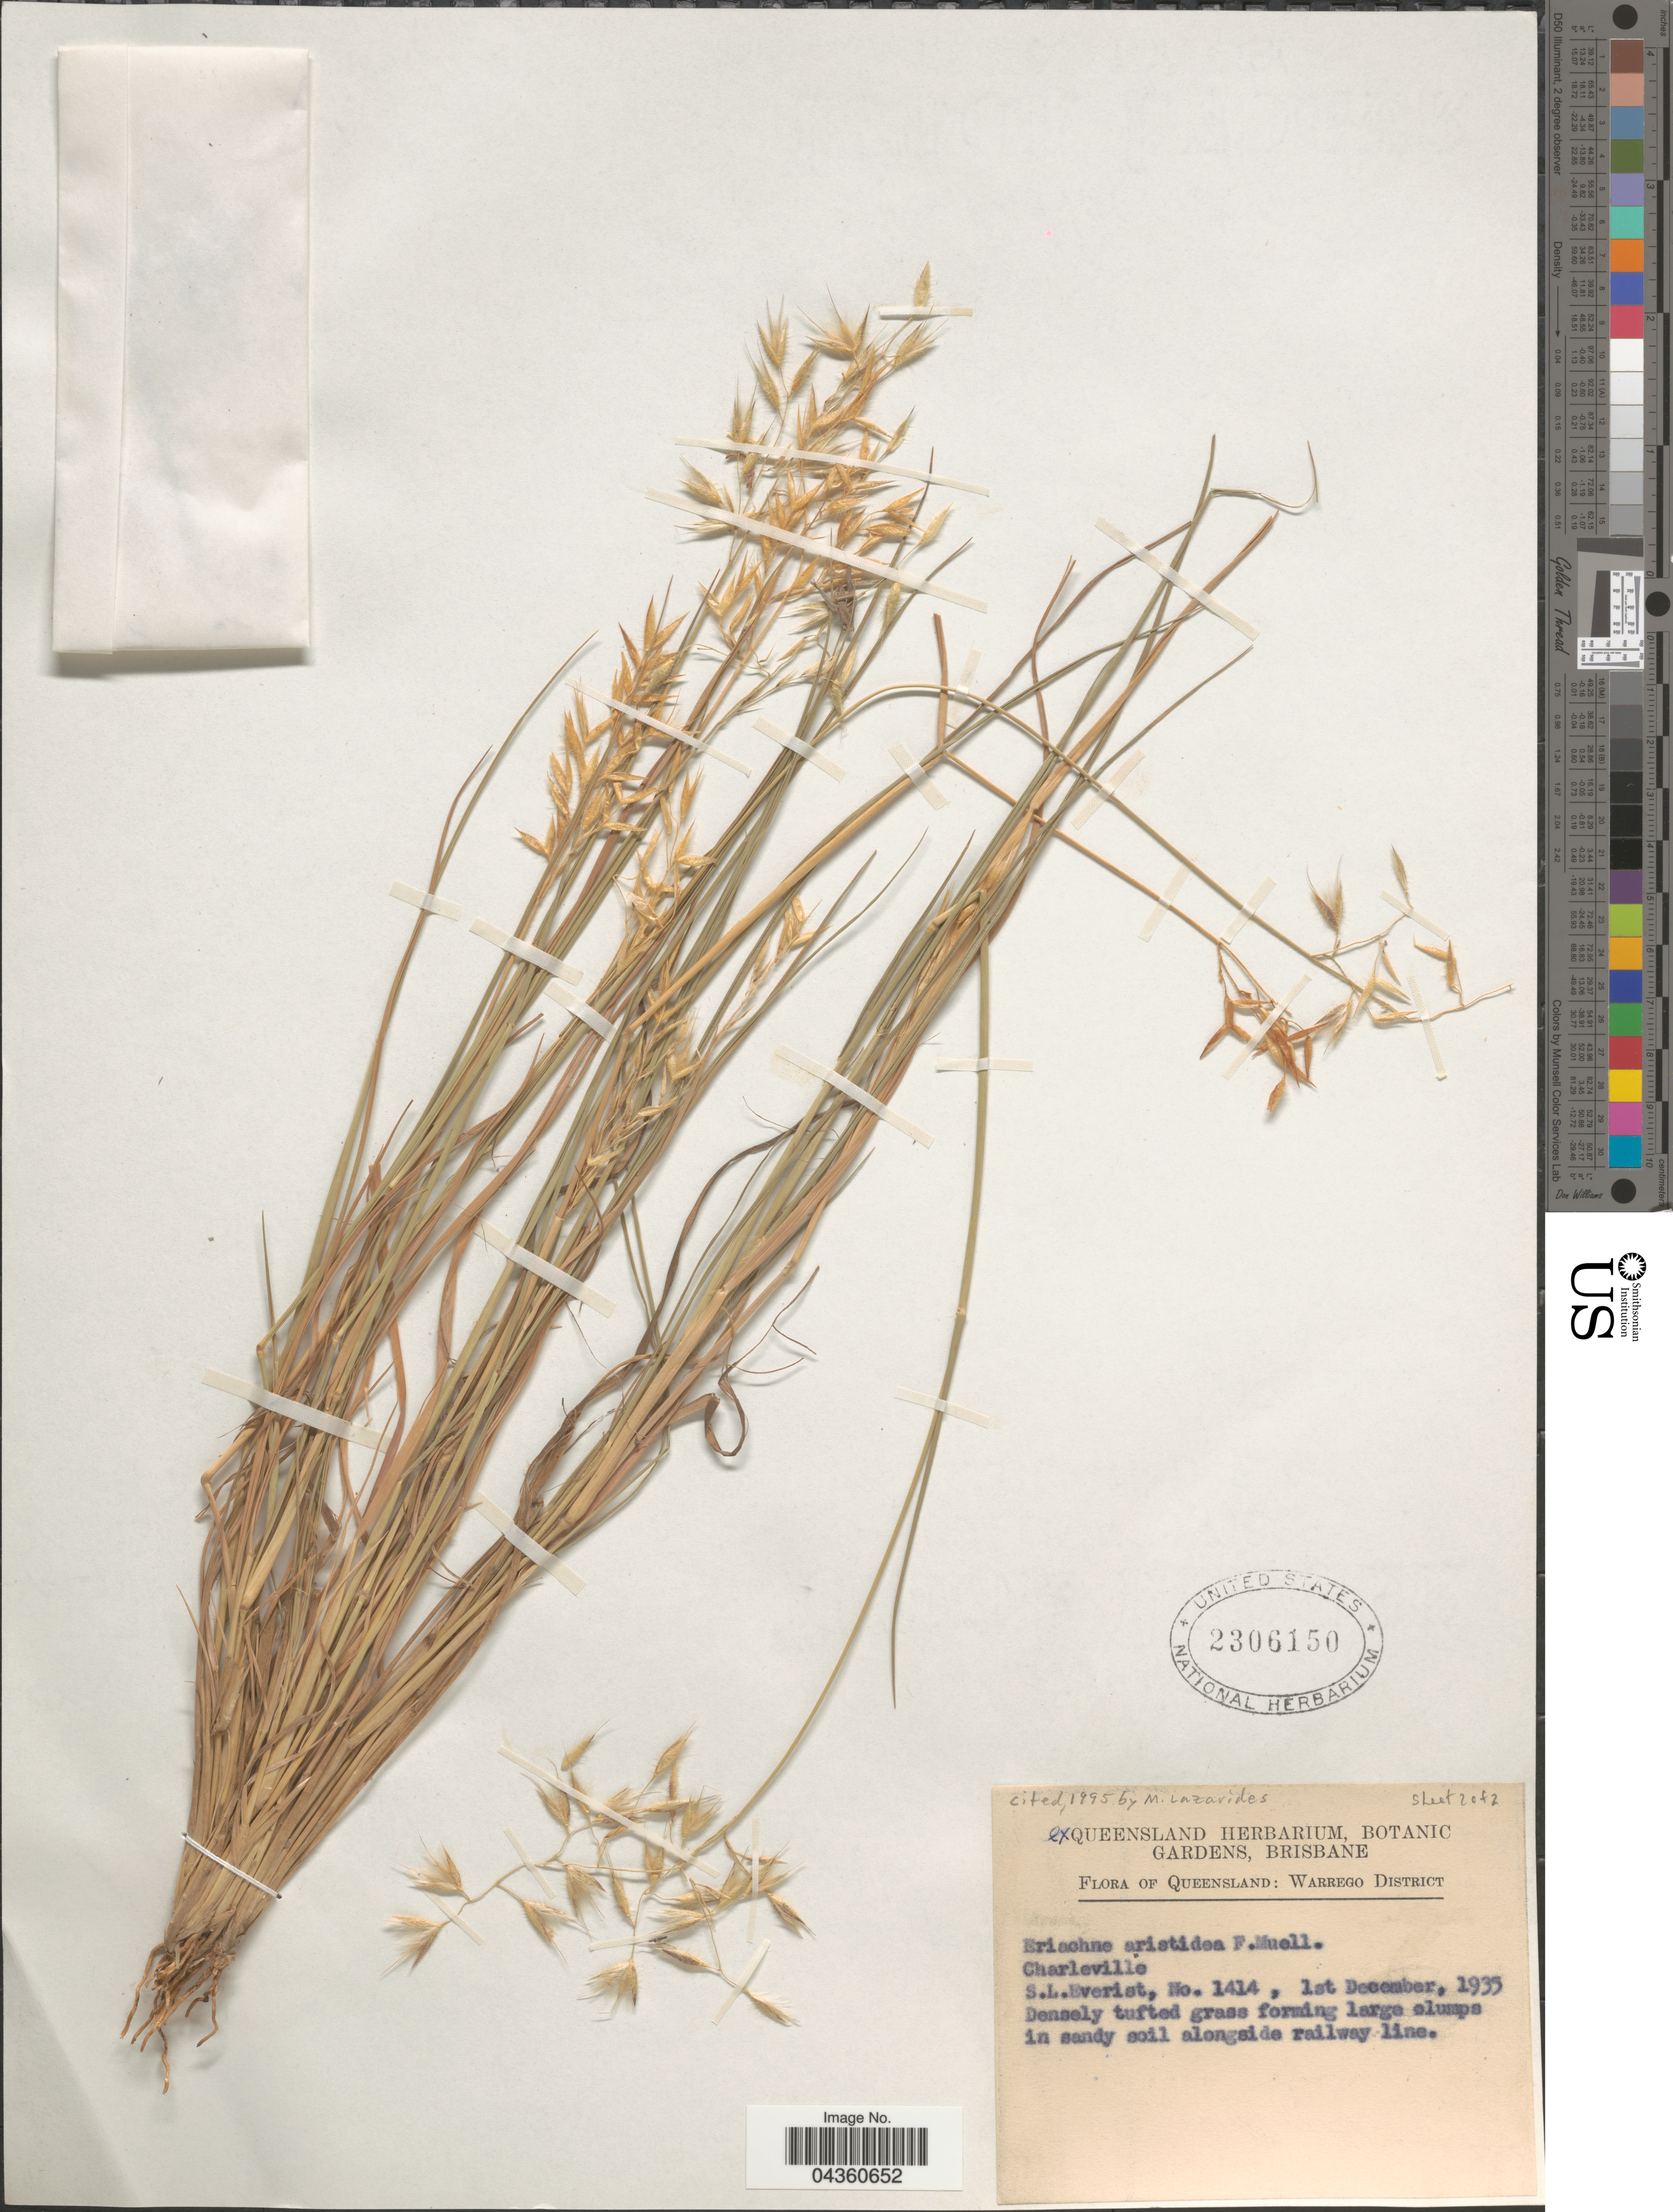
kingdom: Plantae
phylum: Tracheophyta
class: Liliopsida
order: Poales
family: Poaceae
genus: Eriachne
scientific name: Eriachne aristidea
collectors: S. Everist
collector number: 1414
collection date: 1935-12-01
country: Australia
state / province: Queensland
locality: Warrego District. Charleville. In sandy soil alongside railway line.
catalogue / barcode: US 2306150